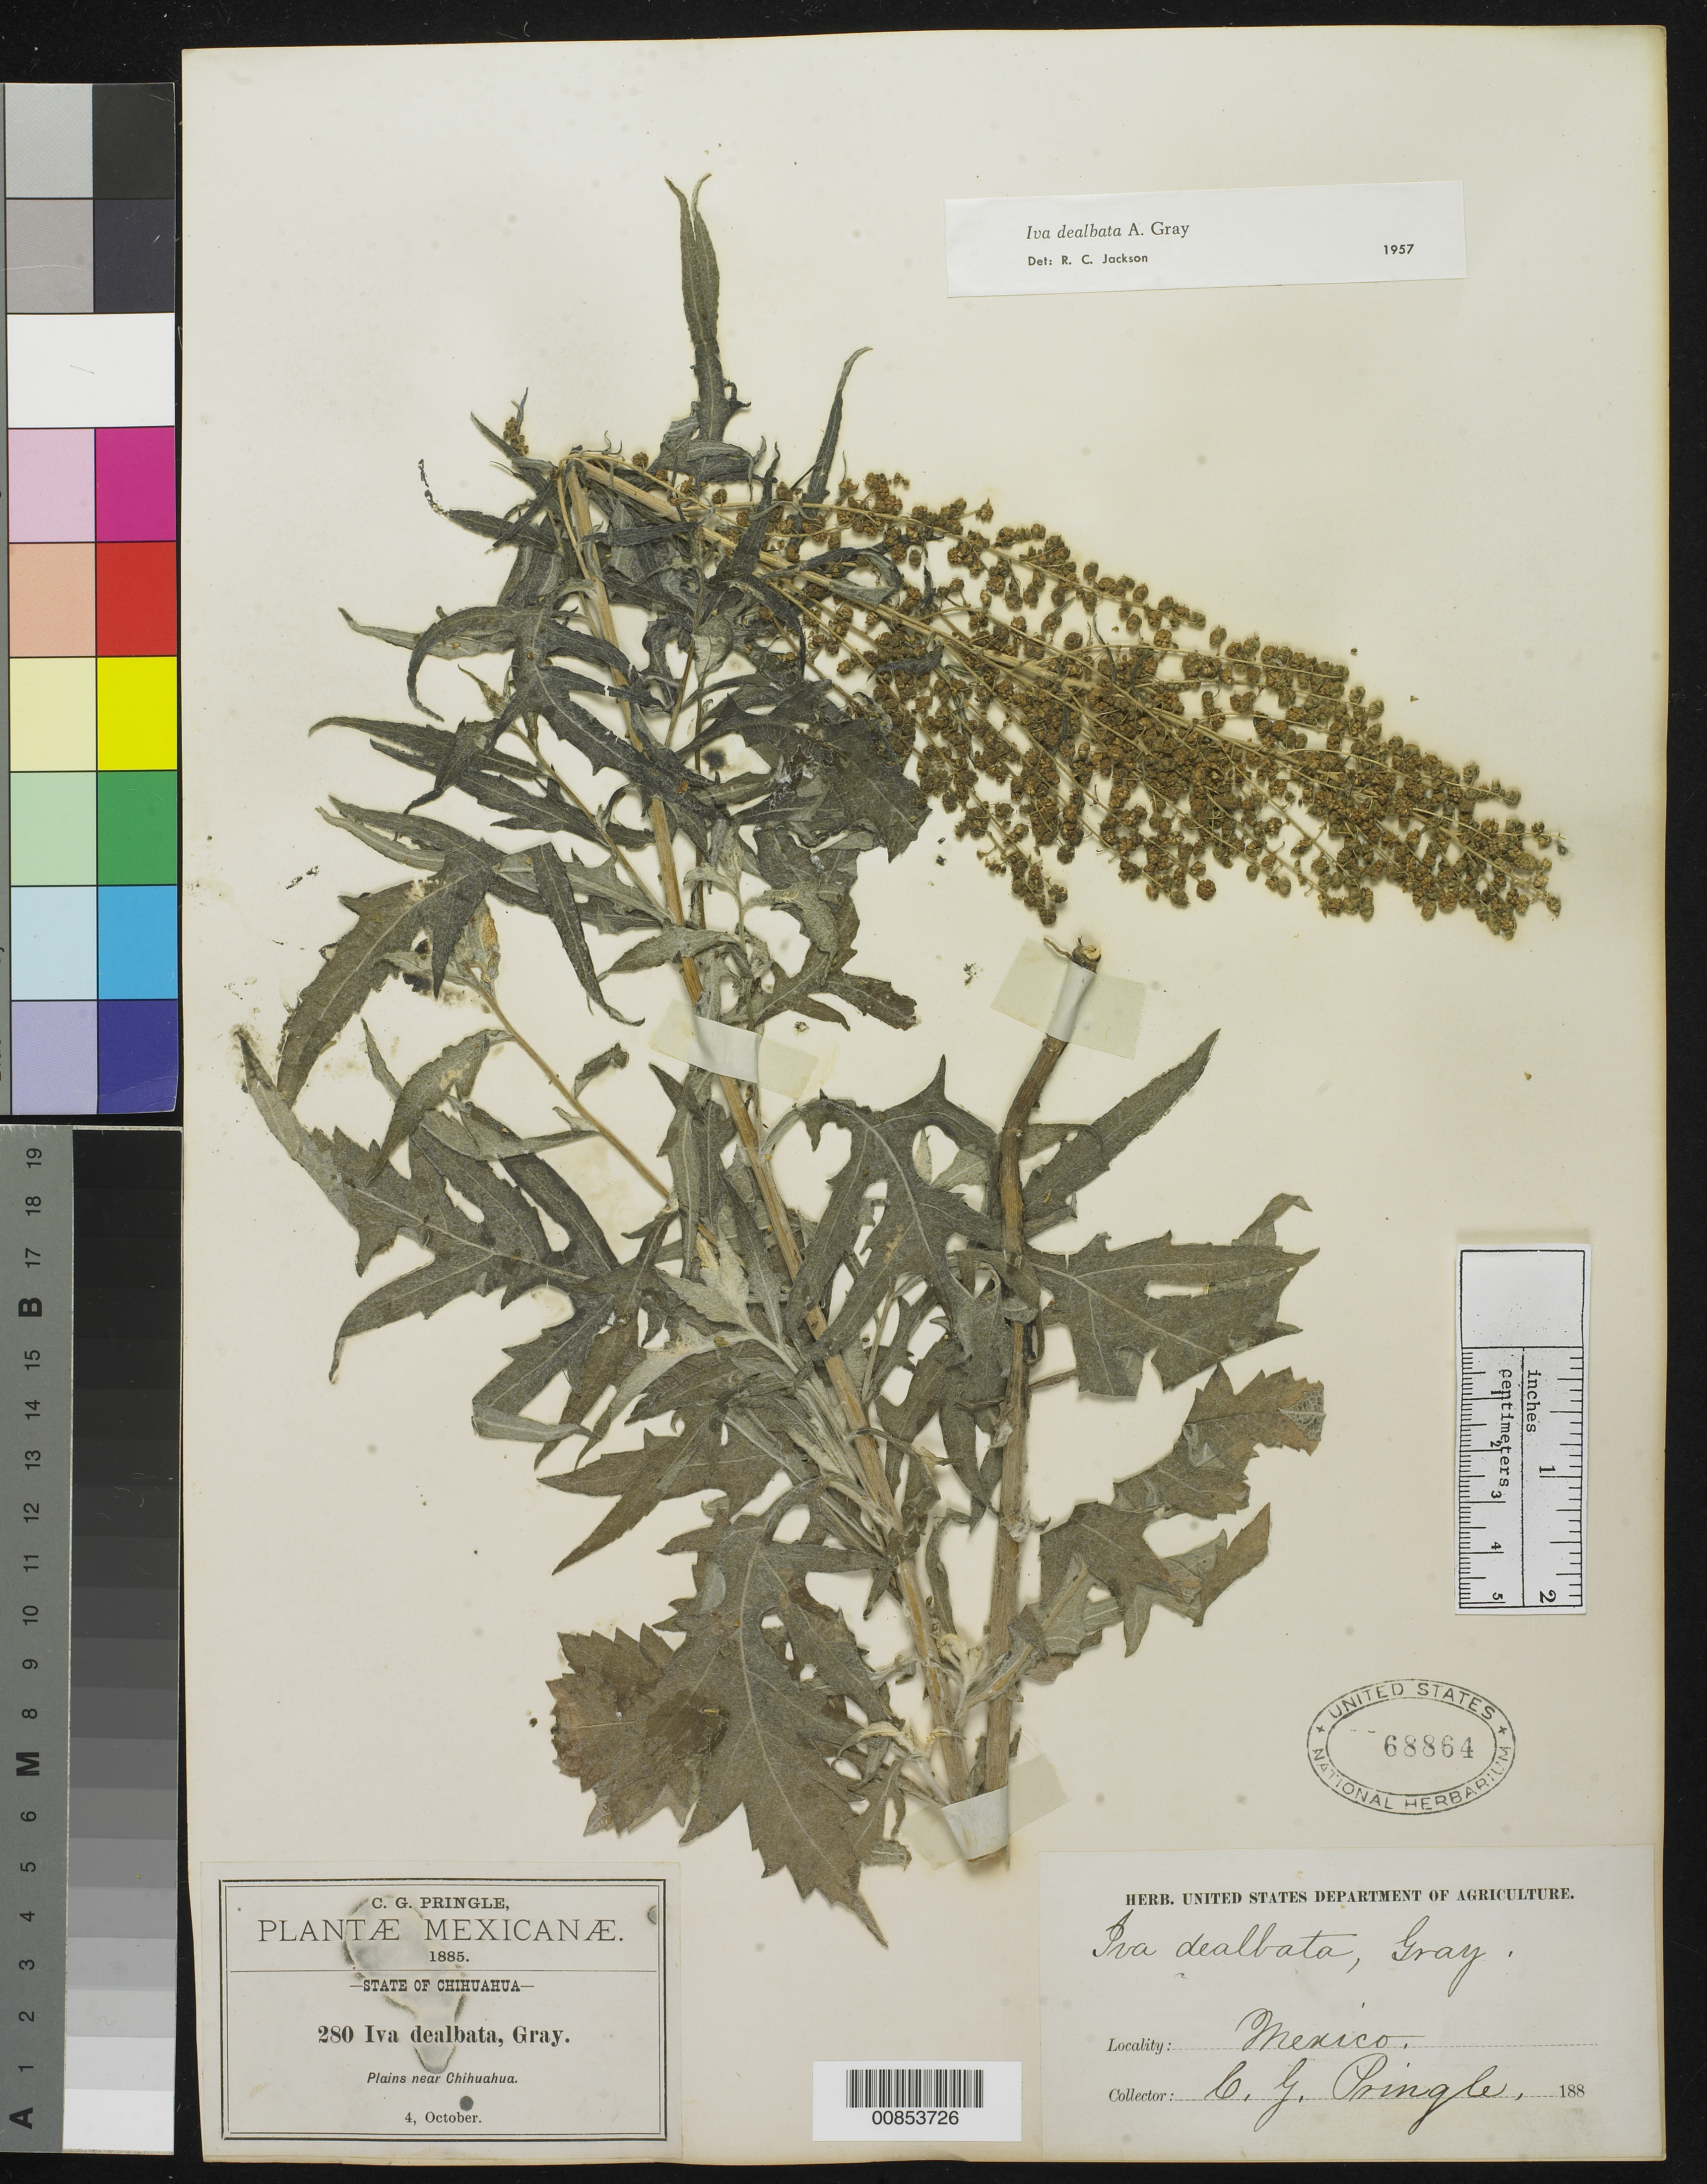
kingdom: Plantae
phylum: Tracheophyta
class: Magnoliopsida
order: Asterales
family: Asteraceae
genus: Iva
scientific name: Iva dealbata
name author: A. Gray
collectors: C. G. Pringle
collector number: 280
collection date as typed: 04 Oct 1885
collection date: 1885-10-04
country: Mexico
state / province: Chihuahua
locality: Near Chihuahua.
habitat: Plains.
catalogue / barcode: US 68864